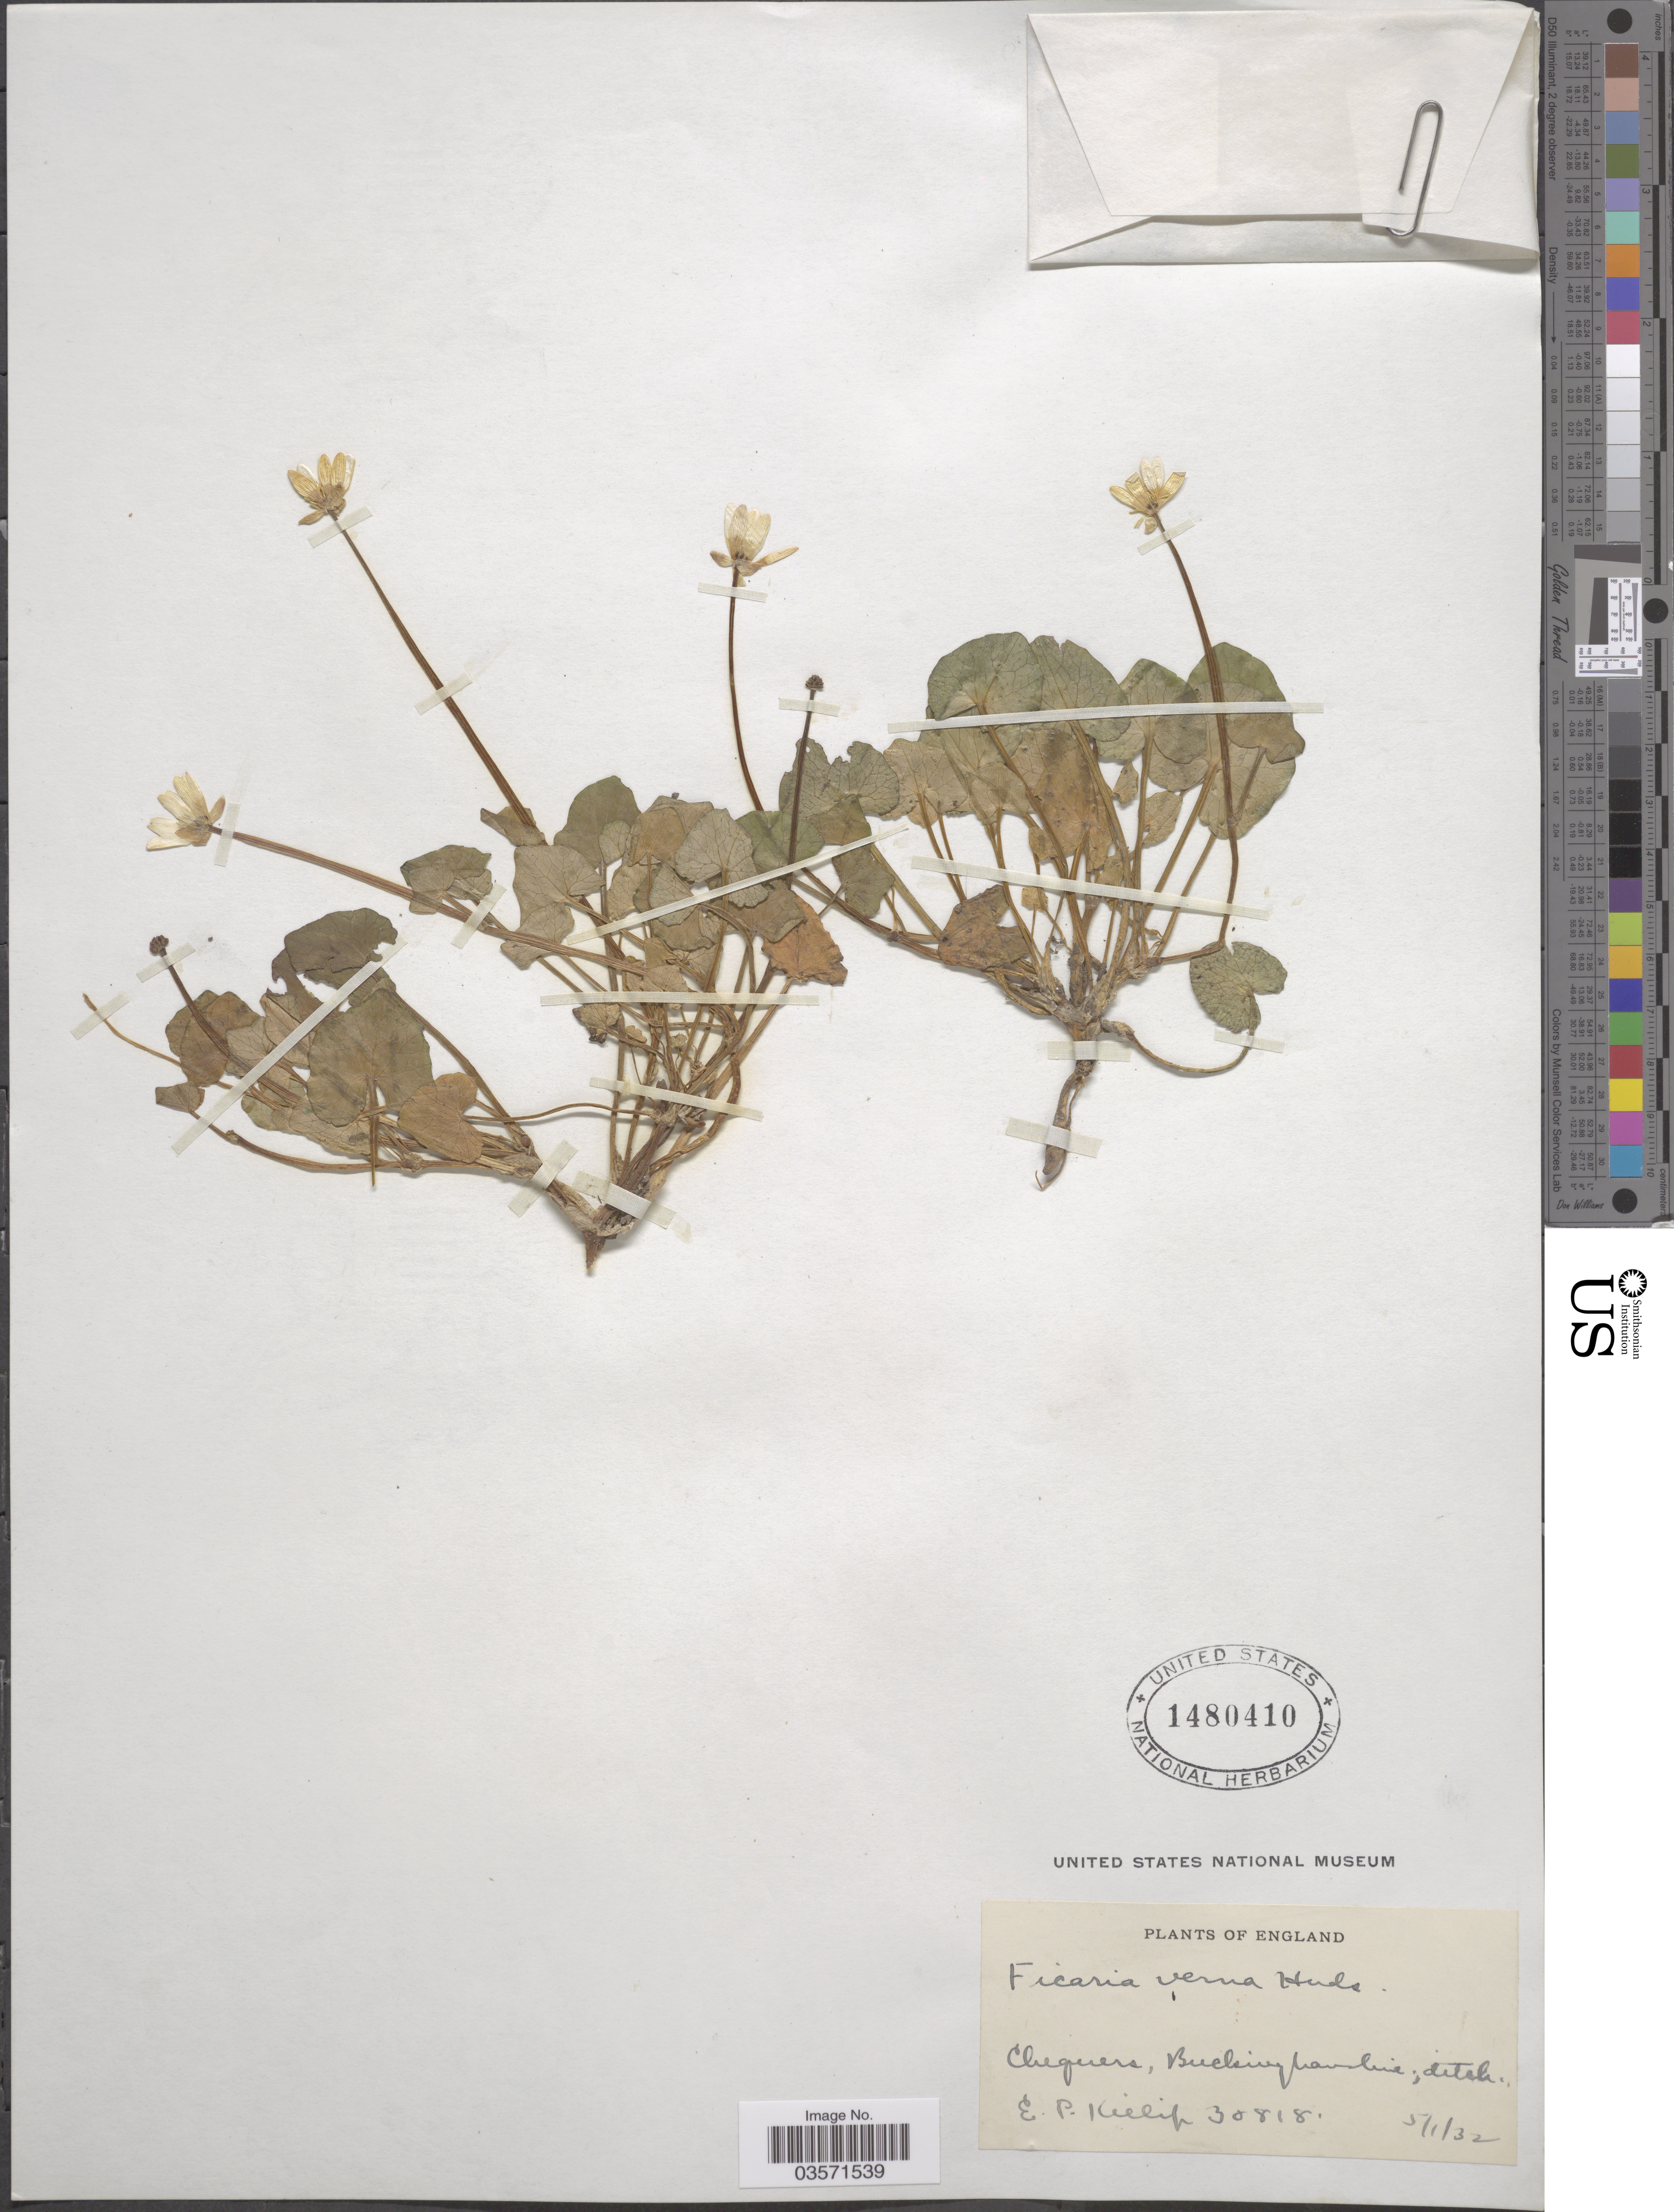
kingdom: Plantae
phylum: Tracheophyta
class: Magnoliopsida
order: Ranunculales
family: Ranunculaceae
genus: Ficaria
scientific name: Ficaria verna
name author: Huds.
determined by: Strong, M. T., (US), Smithsonian Institution - National Museum of Natural History (UNITED STATES)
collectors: E. P. Killip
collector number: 30818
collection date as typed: Transcribed d/m/y: 5/1/32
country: United Kingdom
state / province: England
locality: Chequers, Buckinghamshire.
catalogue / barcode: US 1480410